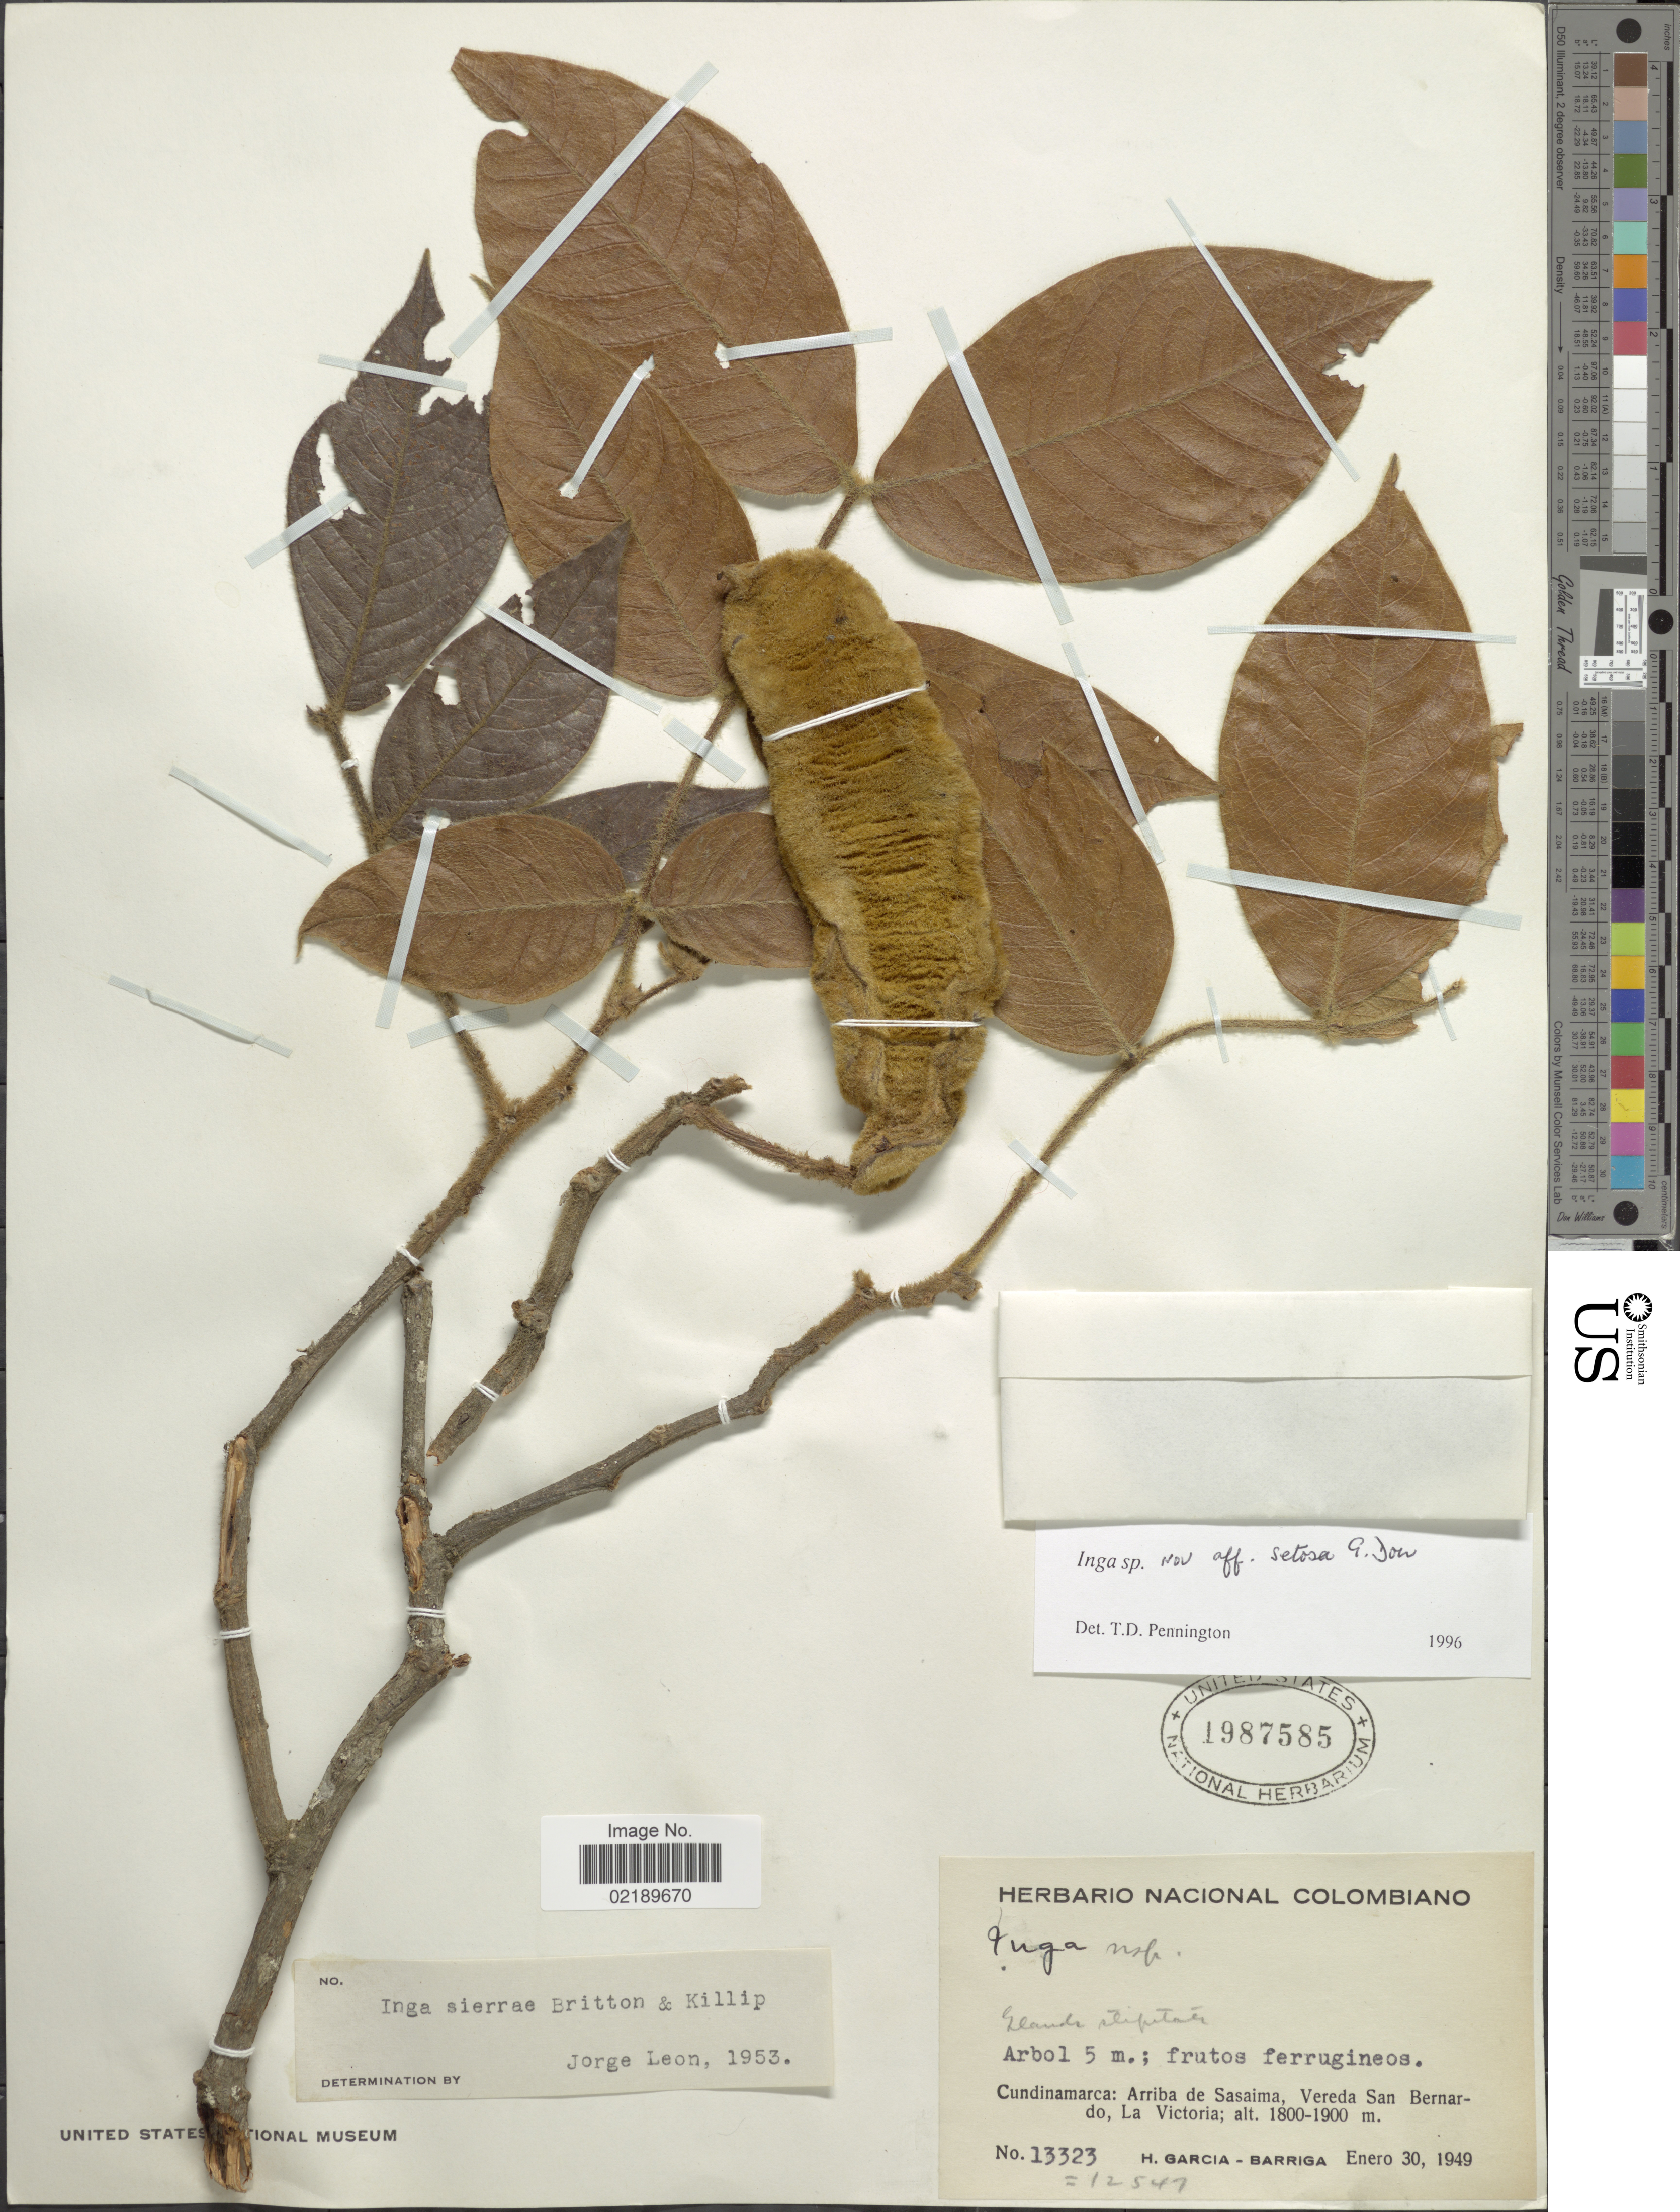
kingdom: Plantae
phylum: Tracheophyta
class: Magnoliopsida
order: Fabales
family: Fabaceae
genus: Inga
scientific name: Inga sierrae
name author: Britton & Killip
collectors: H. García Barriga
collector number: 13323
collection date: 1949-01-30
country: Colombia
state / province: Cundinamarca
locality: Cundinamarca: Arriba de Sasaima, Vereda San Bernardo, La Victoria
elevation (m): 1800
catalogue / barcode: US 1987585